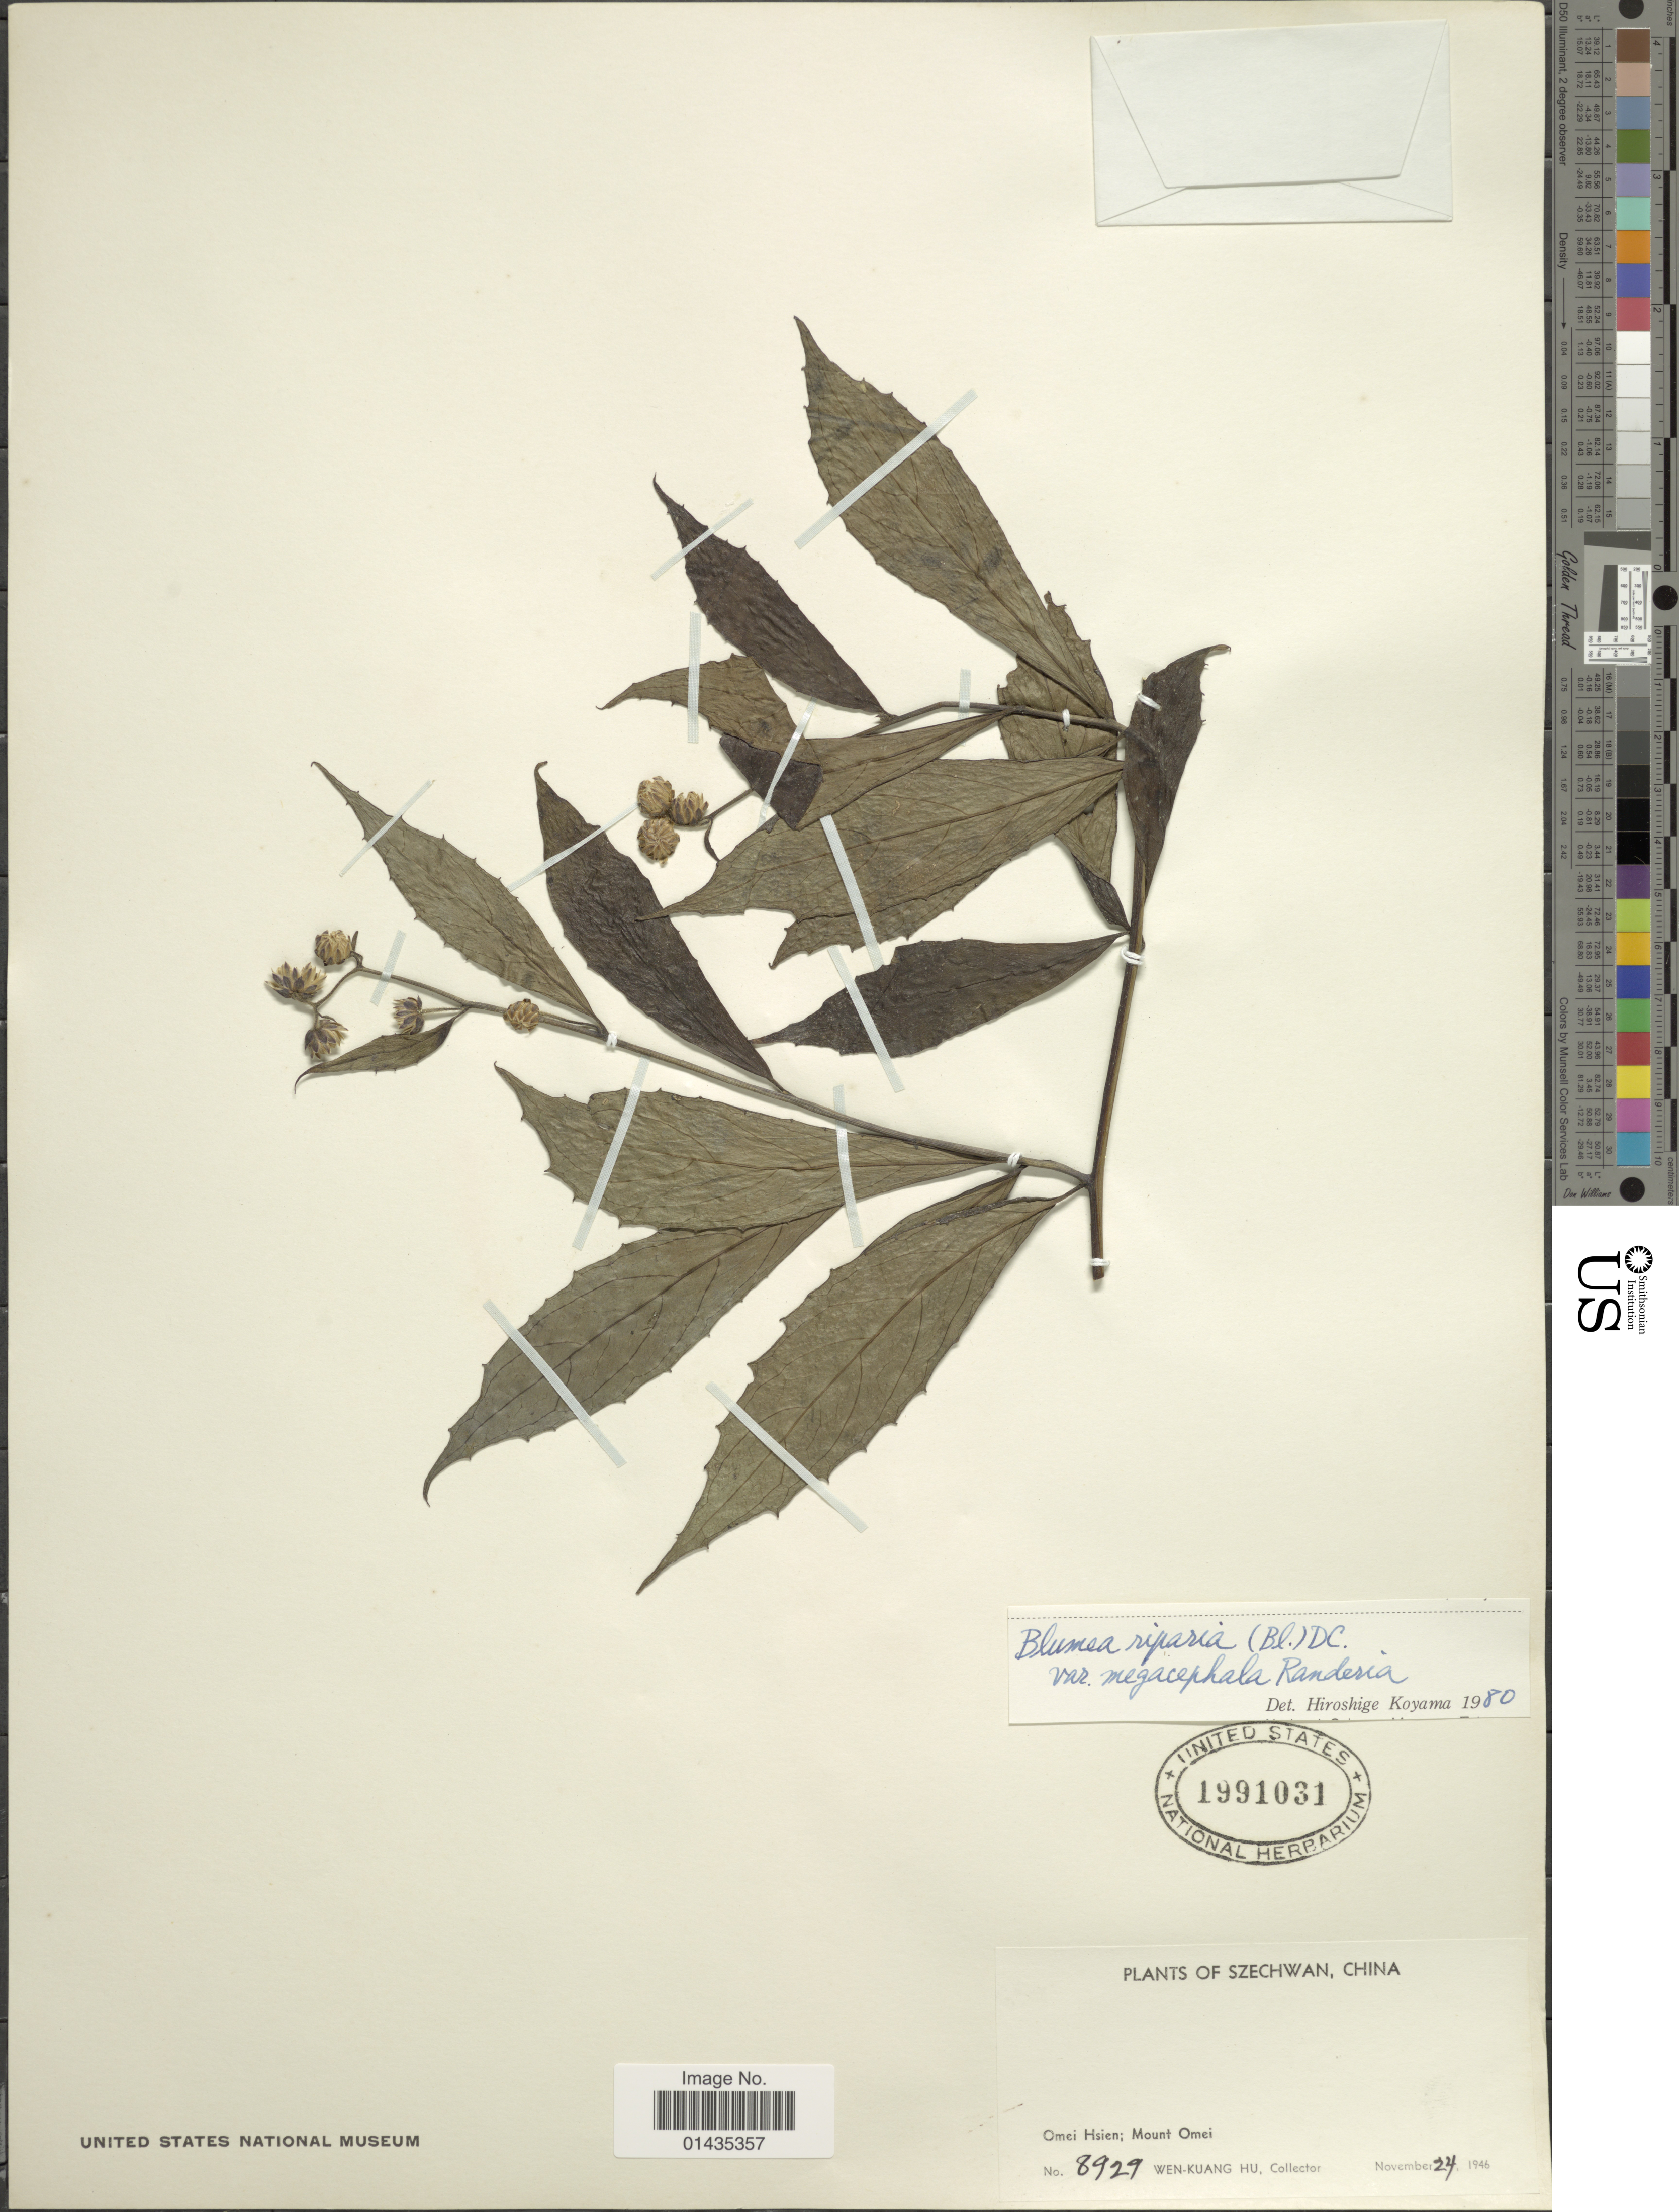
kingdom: Plantae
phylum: Tracheophyta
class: Magnoliopsida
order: Asterales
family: Asteraceae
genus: Blumea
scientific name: Blumea riparia var. megacephala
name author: Randeria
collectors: W. K. Hu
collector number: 8929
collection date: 1946-11-24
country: China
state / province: Sichuan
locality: Szechwan, Omei Hsien, Mount Omei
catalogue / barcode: US 1991031